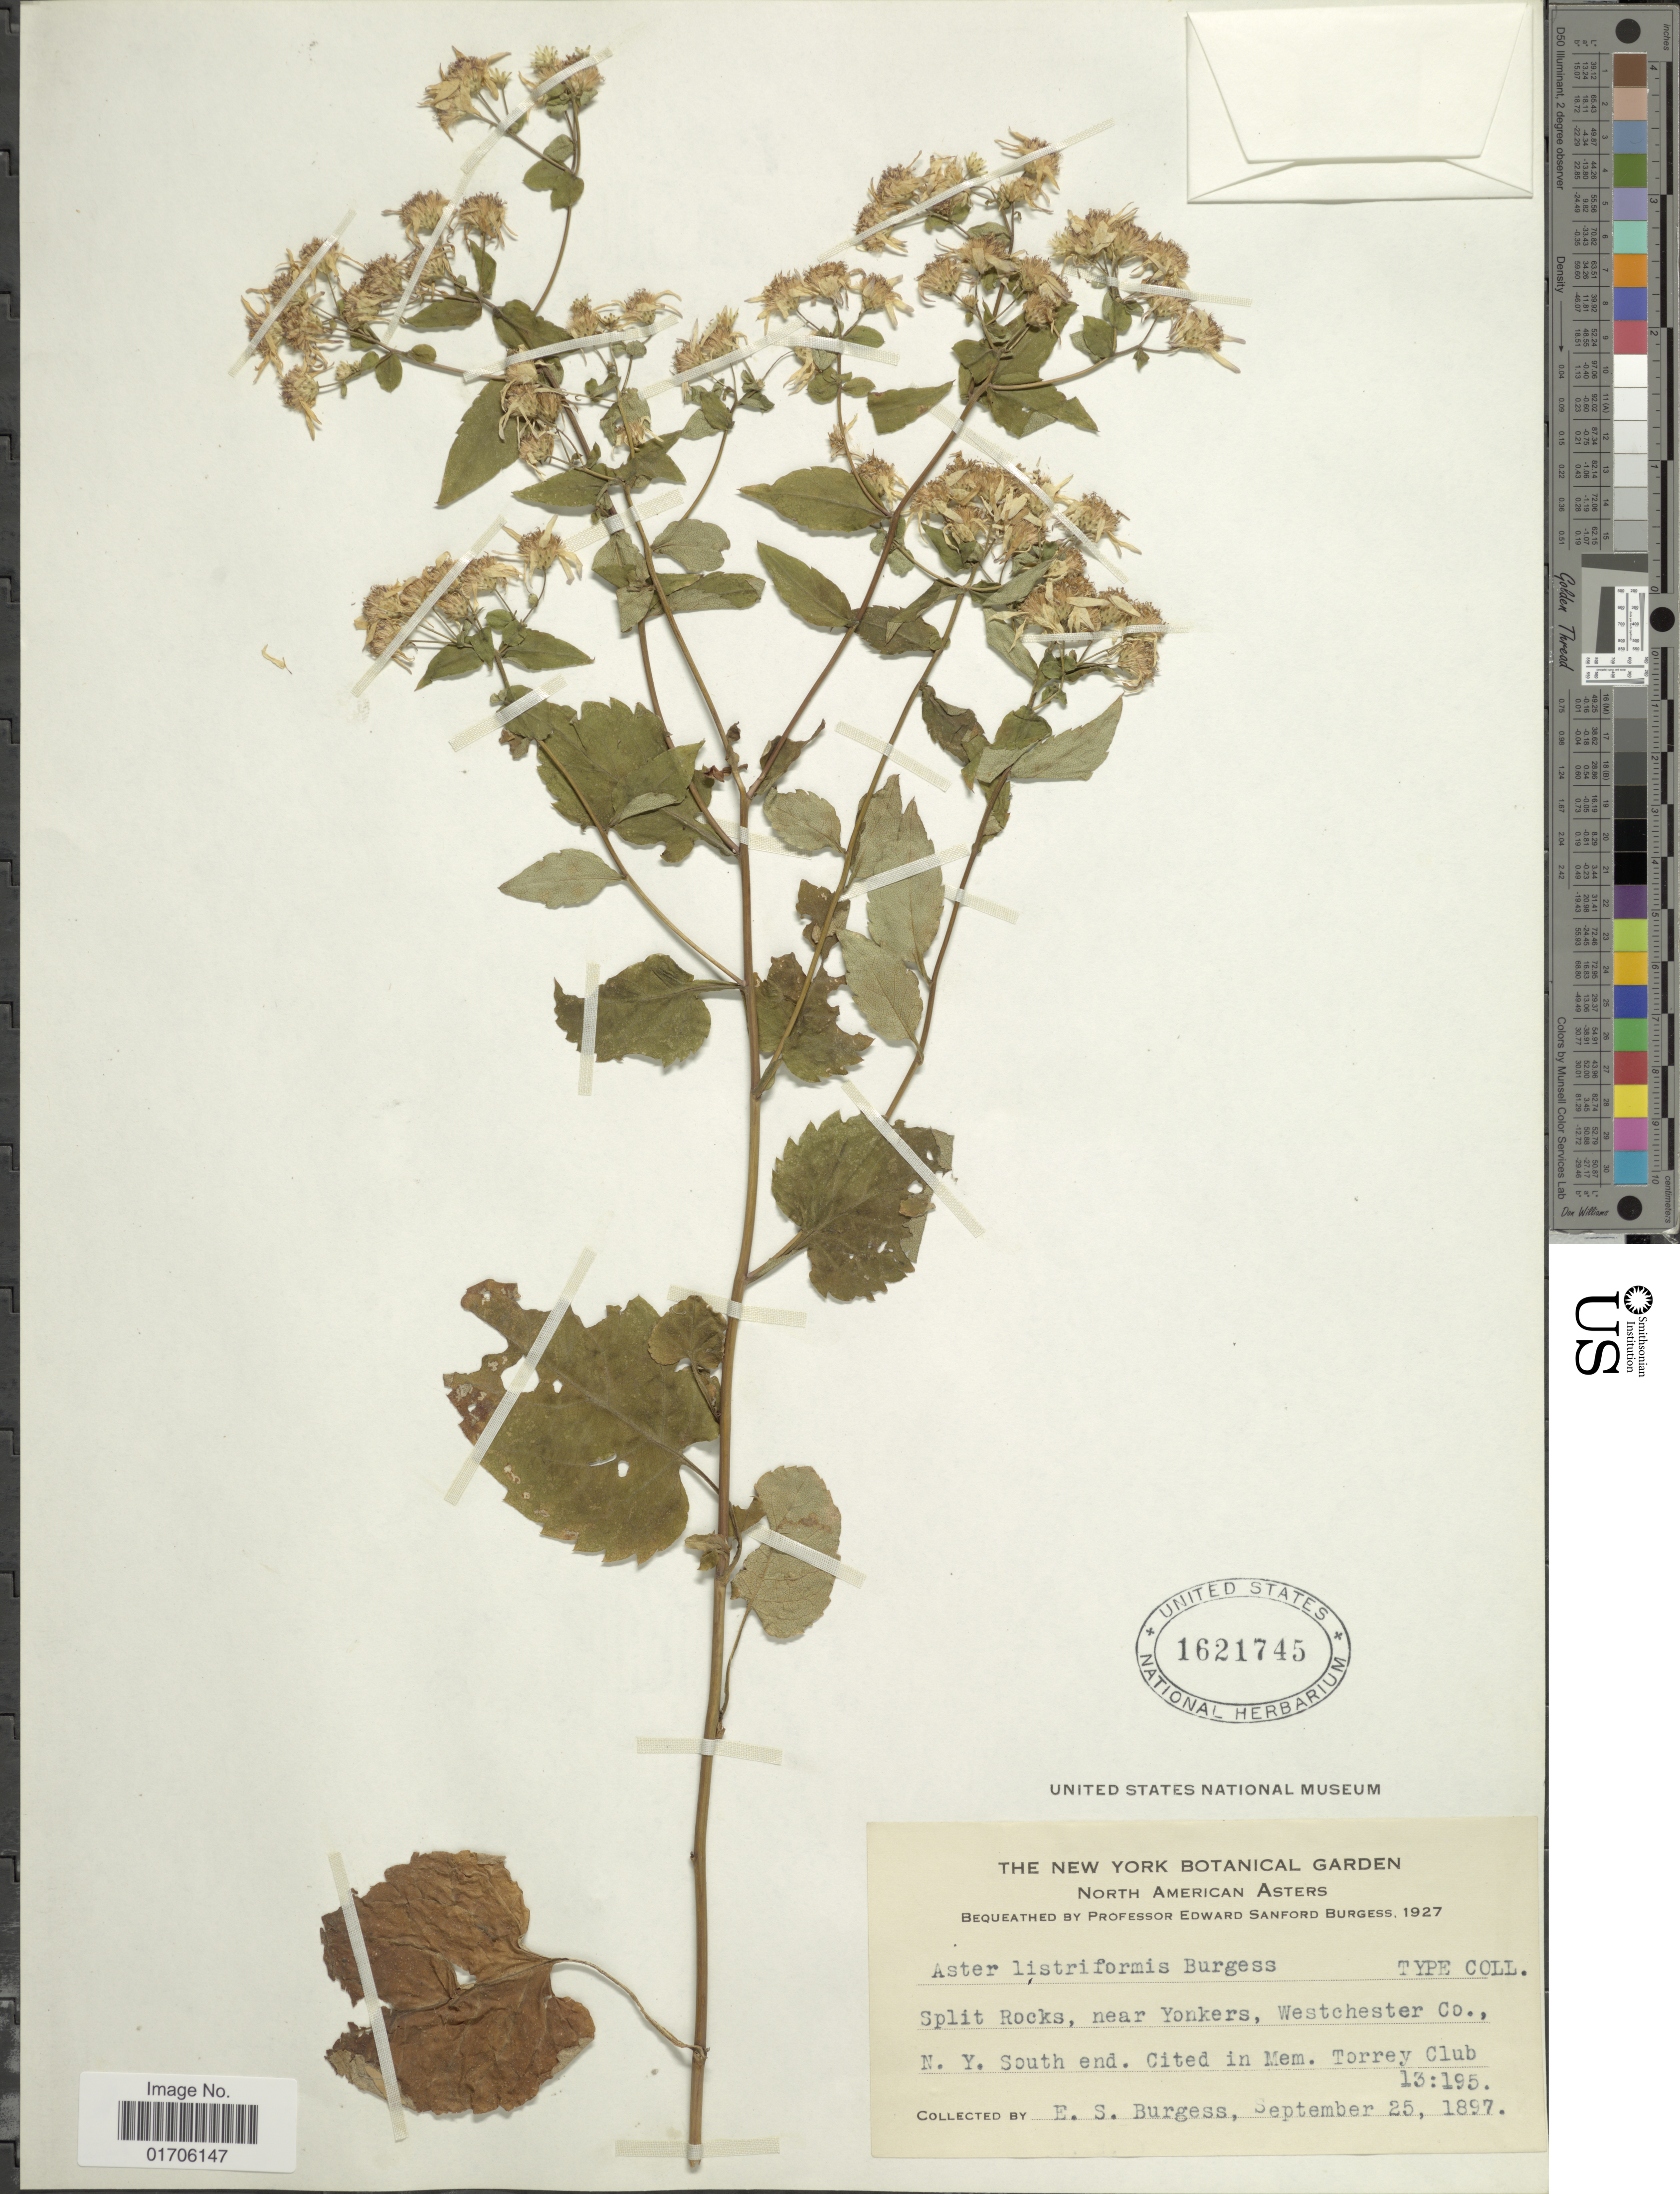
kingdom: Plantae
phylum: Tracheophyta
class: Magnoliopsida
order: Asterales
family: Asteraceae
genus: Aster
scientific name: Aster listriformis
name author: E.S. Burgess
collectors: E. Burgess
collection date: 1897-09-25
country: United States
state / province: New York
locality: Split Rocks, near Yonkers, Westchester Co., N.Y. South end.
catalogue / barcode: US 1621745